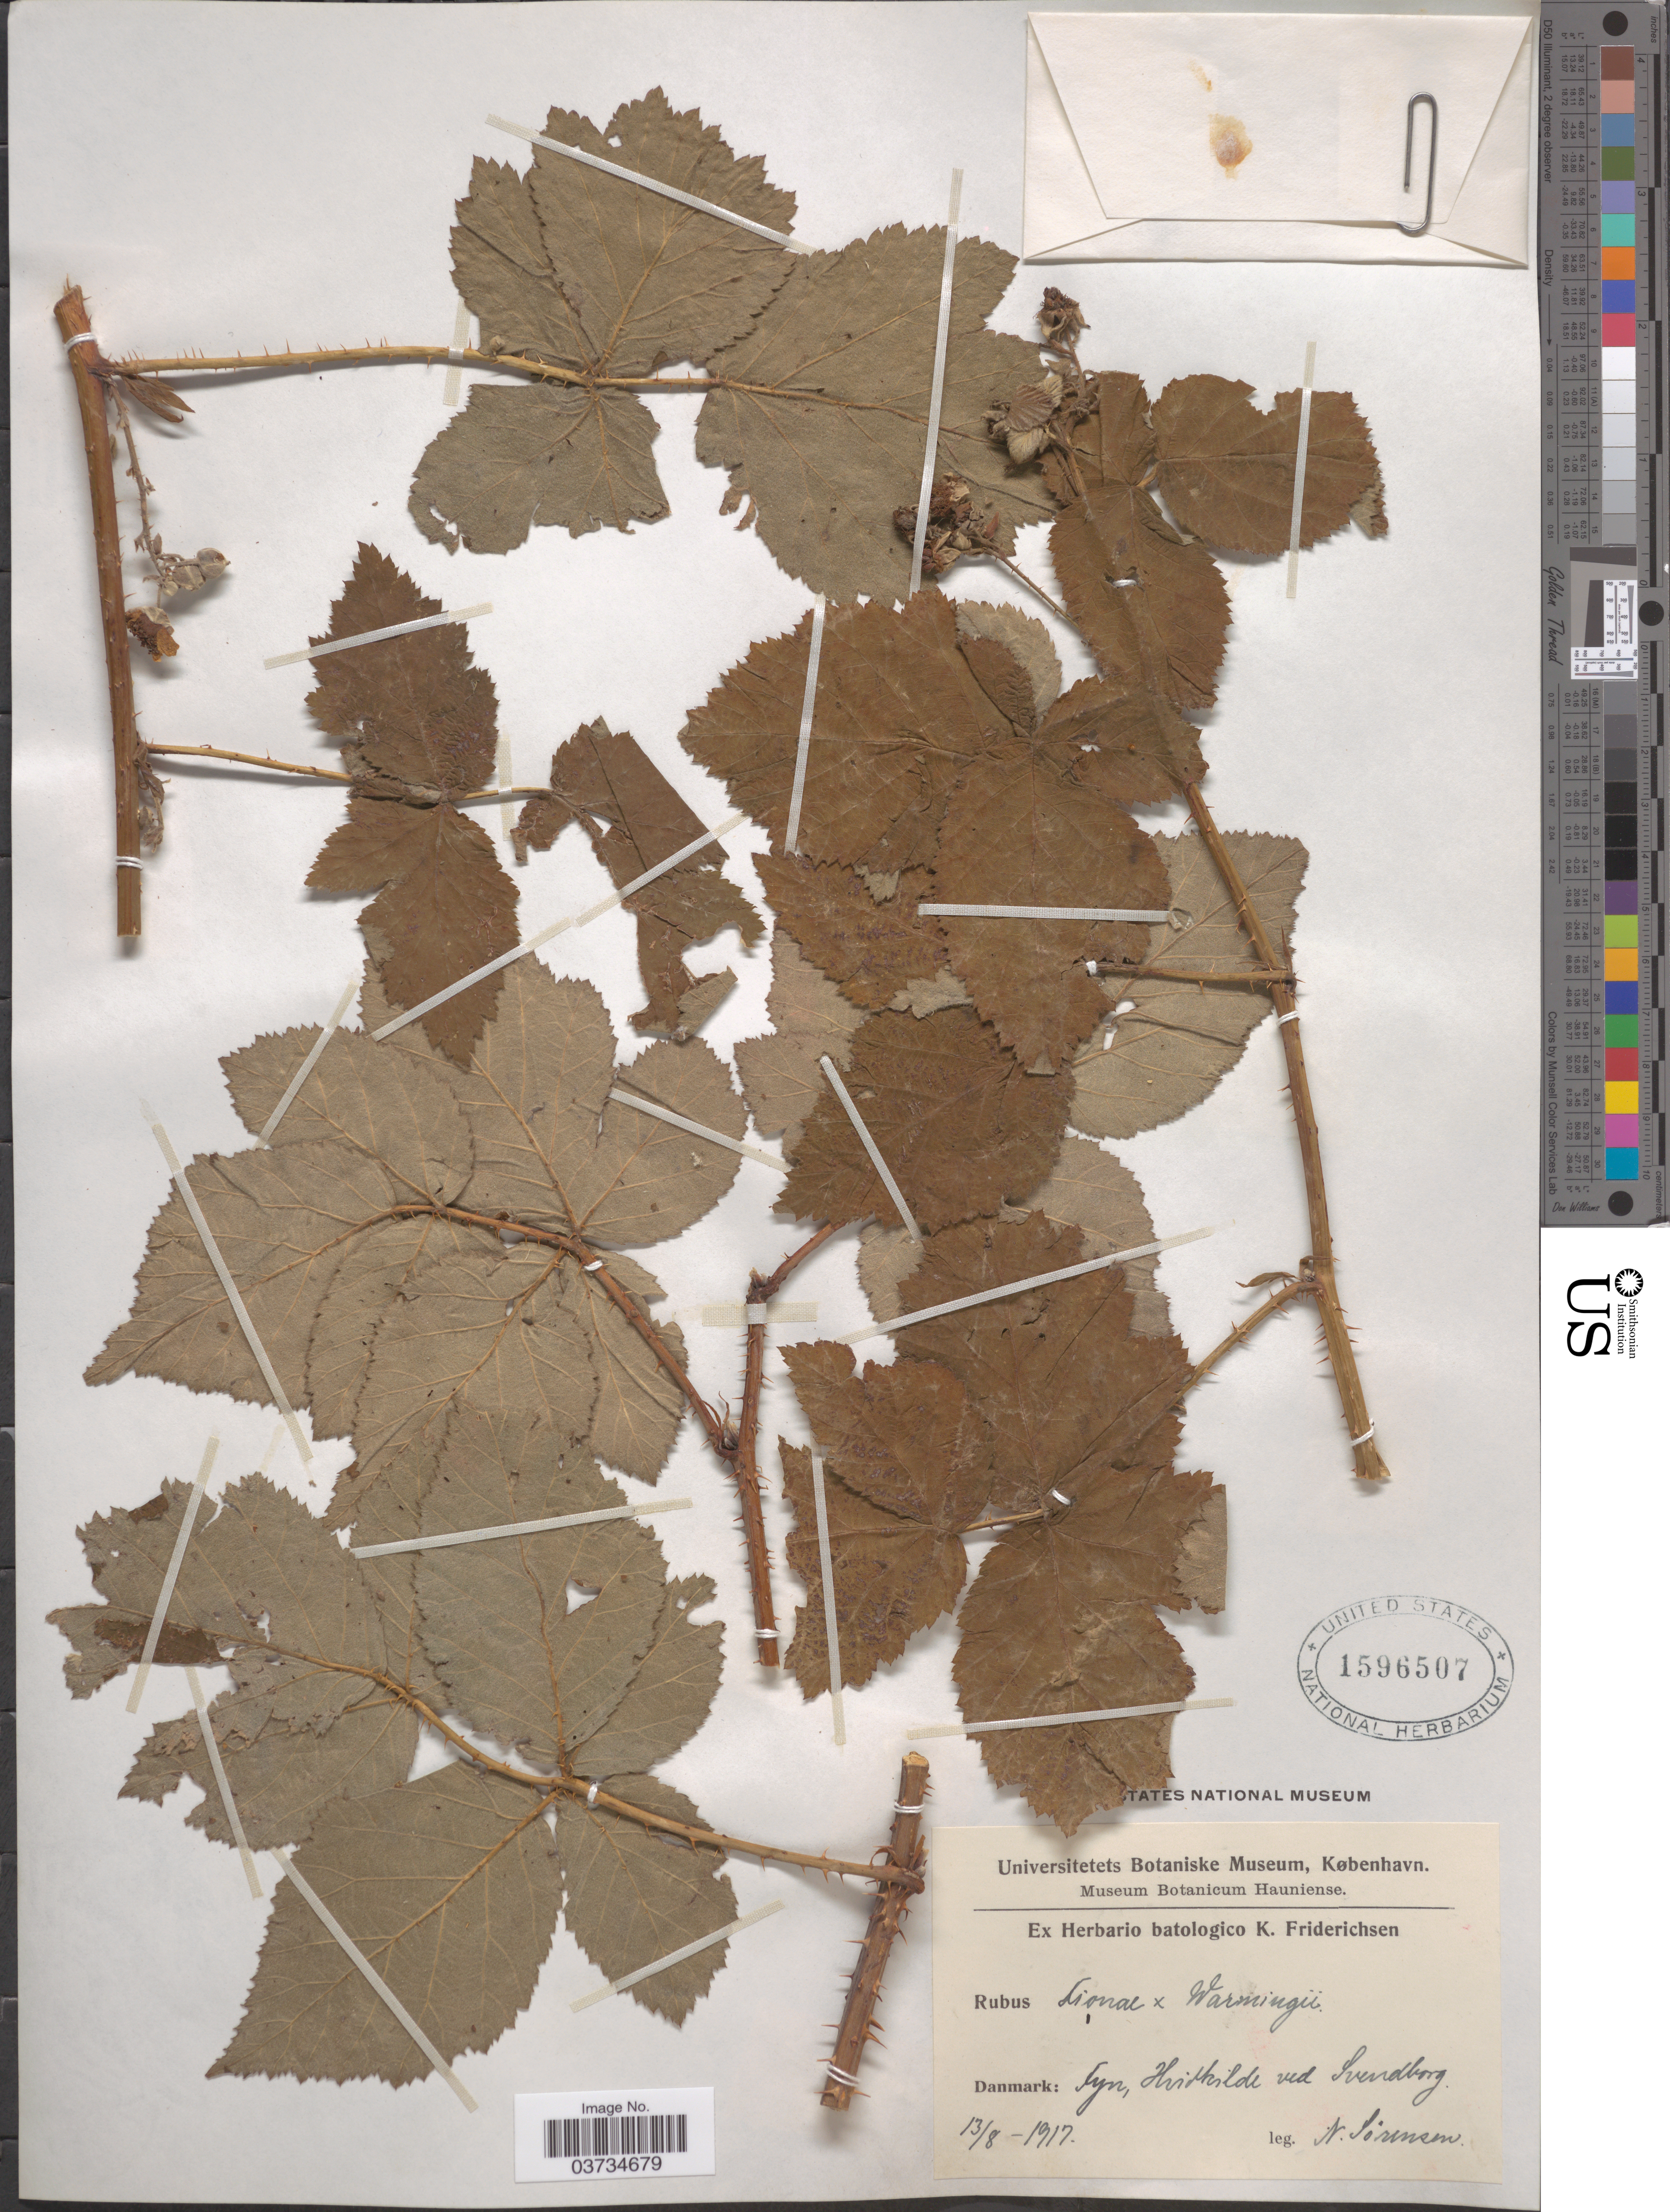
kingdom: Plantae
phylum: Tracheophyta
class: Magnoliopsida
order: Rosales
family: Rosaceae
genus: Rubus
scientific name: Rubus lionae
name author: K. Fr.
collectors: N. Sórensen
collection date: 1917-08-13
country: Denmark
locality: Fyn, Hvidkilde ved Svendborg.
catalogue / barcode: US 1596507